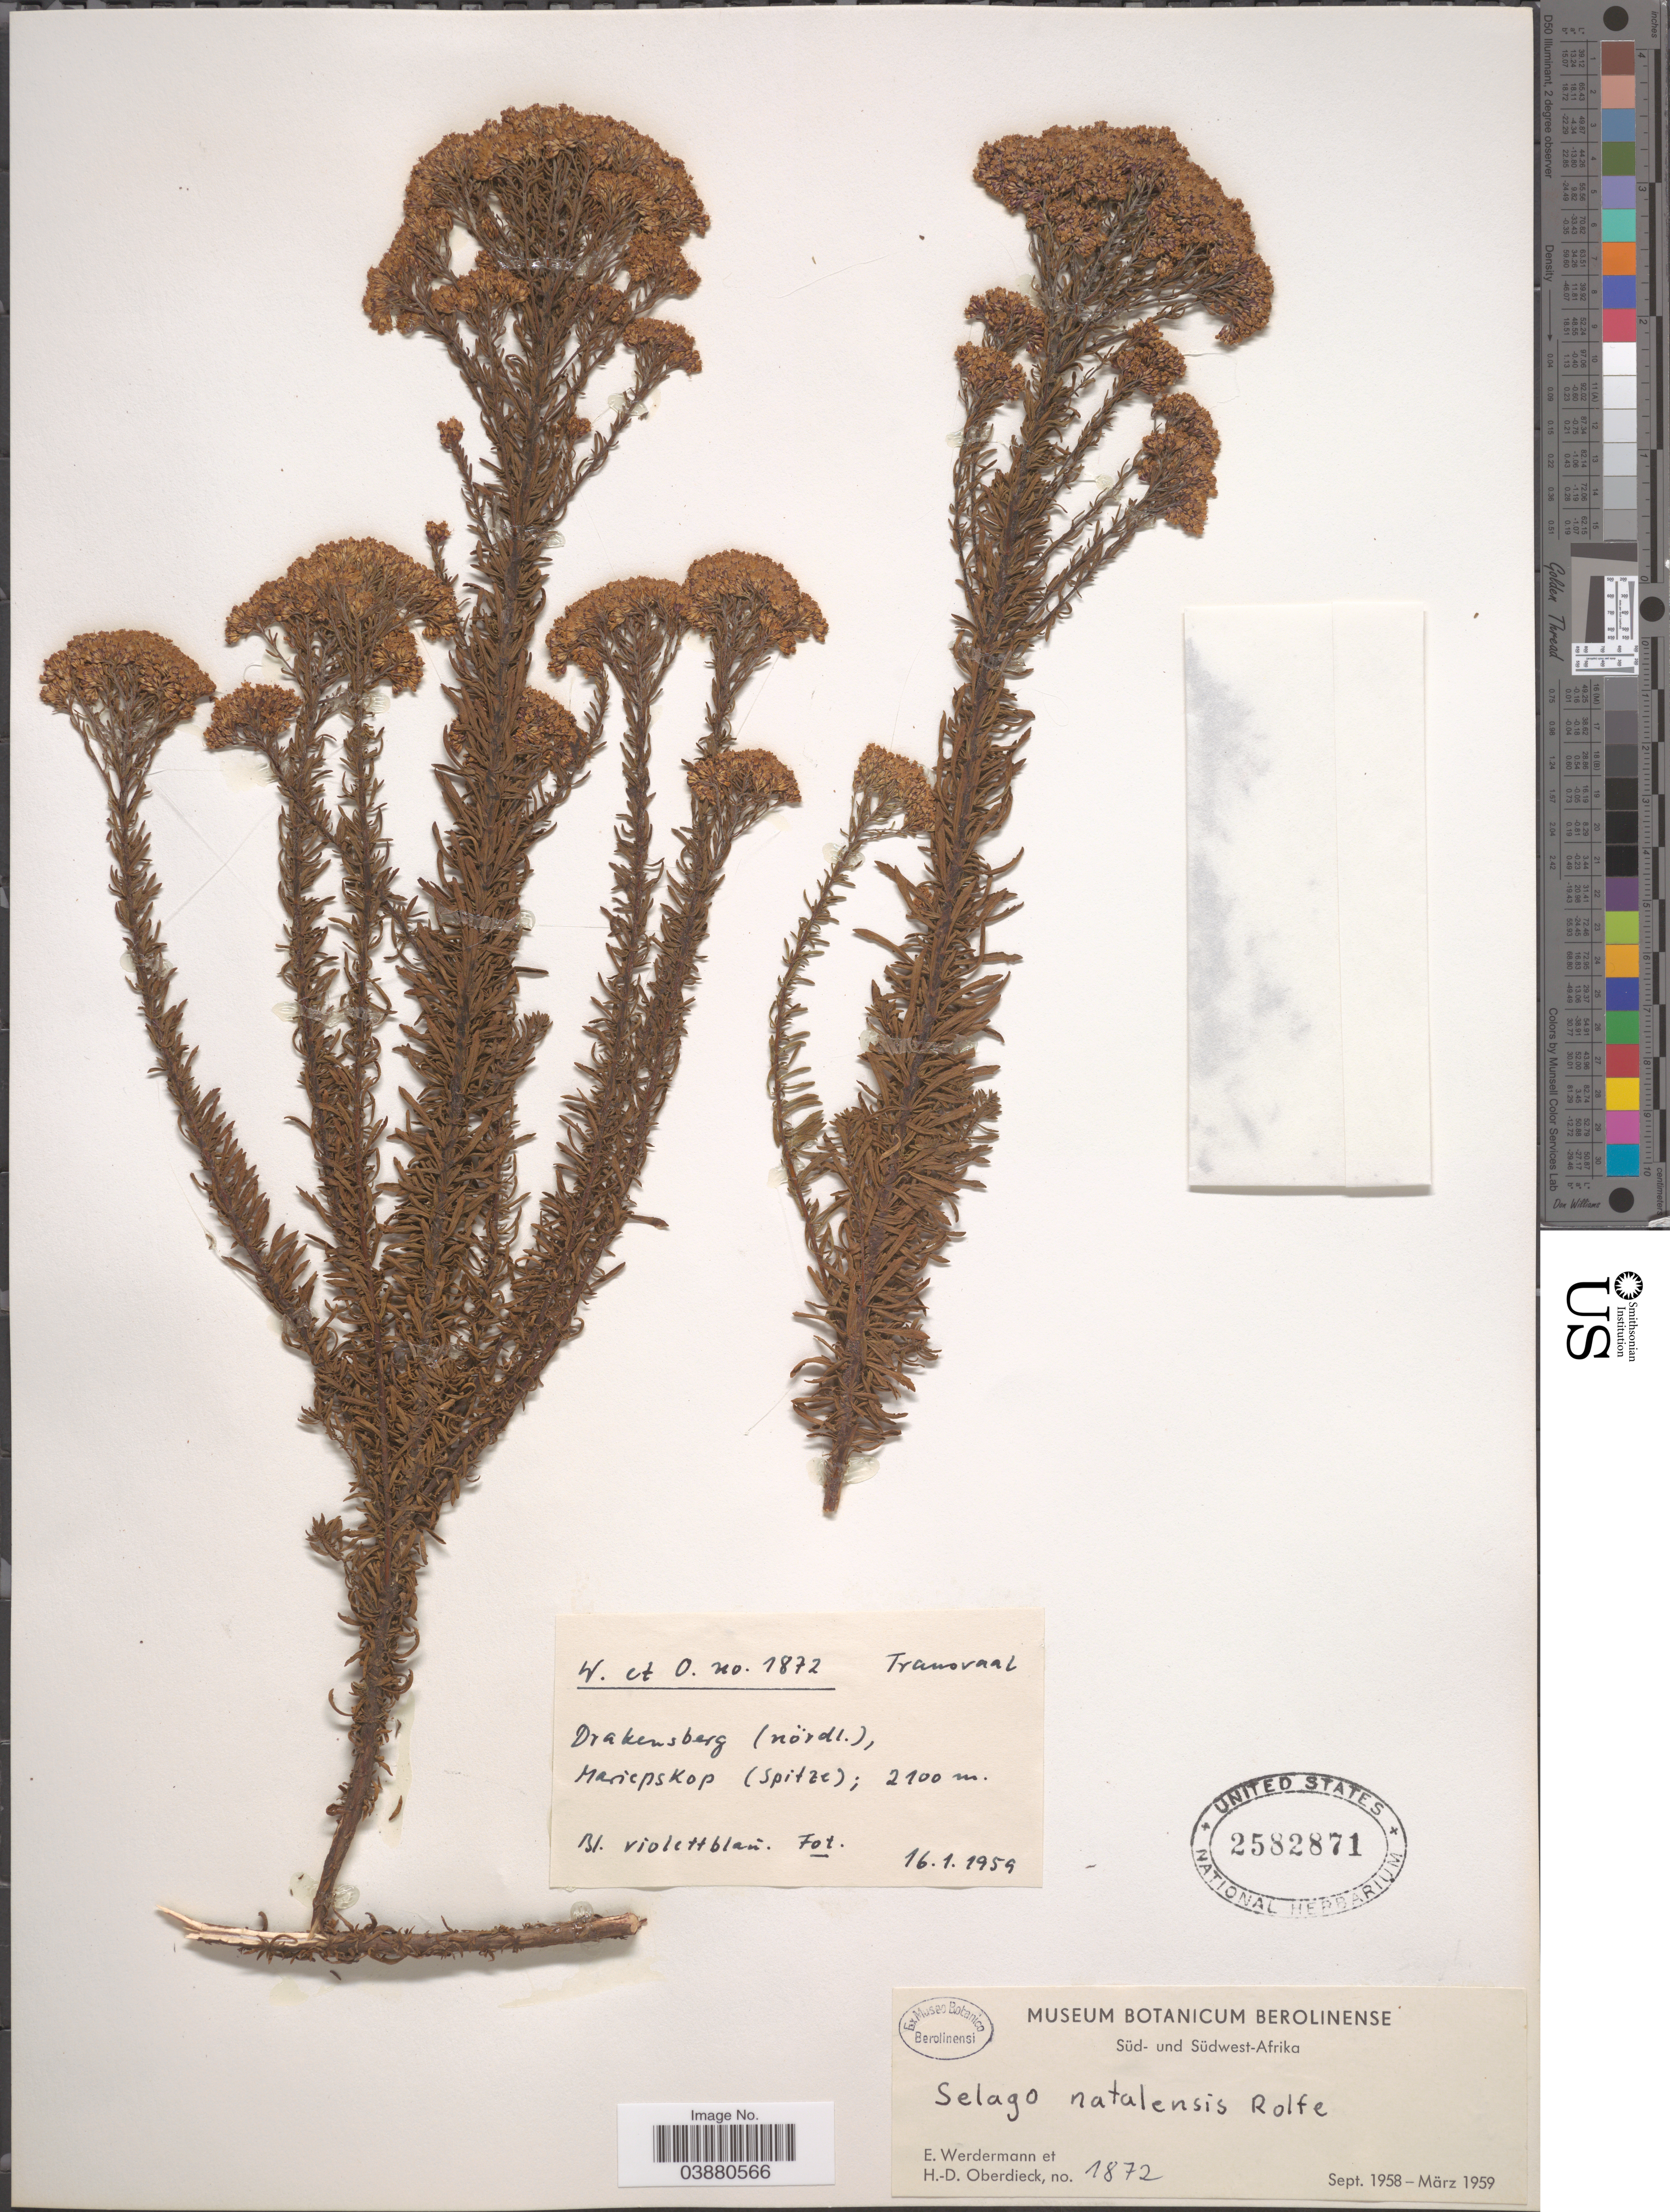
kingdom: Plantae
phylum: Tracheophyta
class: Magnoliopsida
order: Lamiales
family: Scrophulariaceae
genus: Tetraselago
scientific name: Tetraselago natalensis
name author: Rolfe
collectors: E. Werdermann & H. Oberdieck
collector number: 1872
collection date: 1959-01-16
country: South Africa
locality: Transvaal. Drakensberg (nördl.) Mariepskop. Süd- und Südwest-Afrika.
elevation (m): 2100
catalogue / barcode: US 2582871